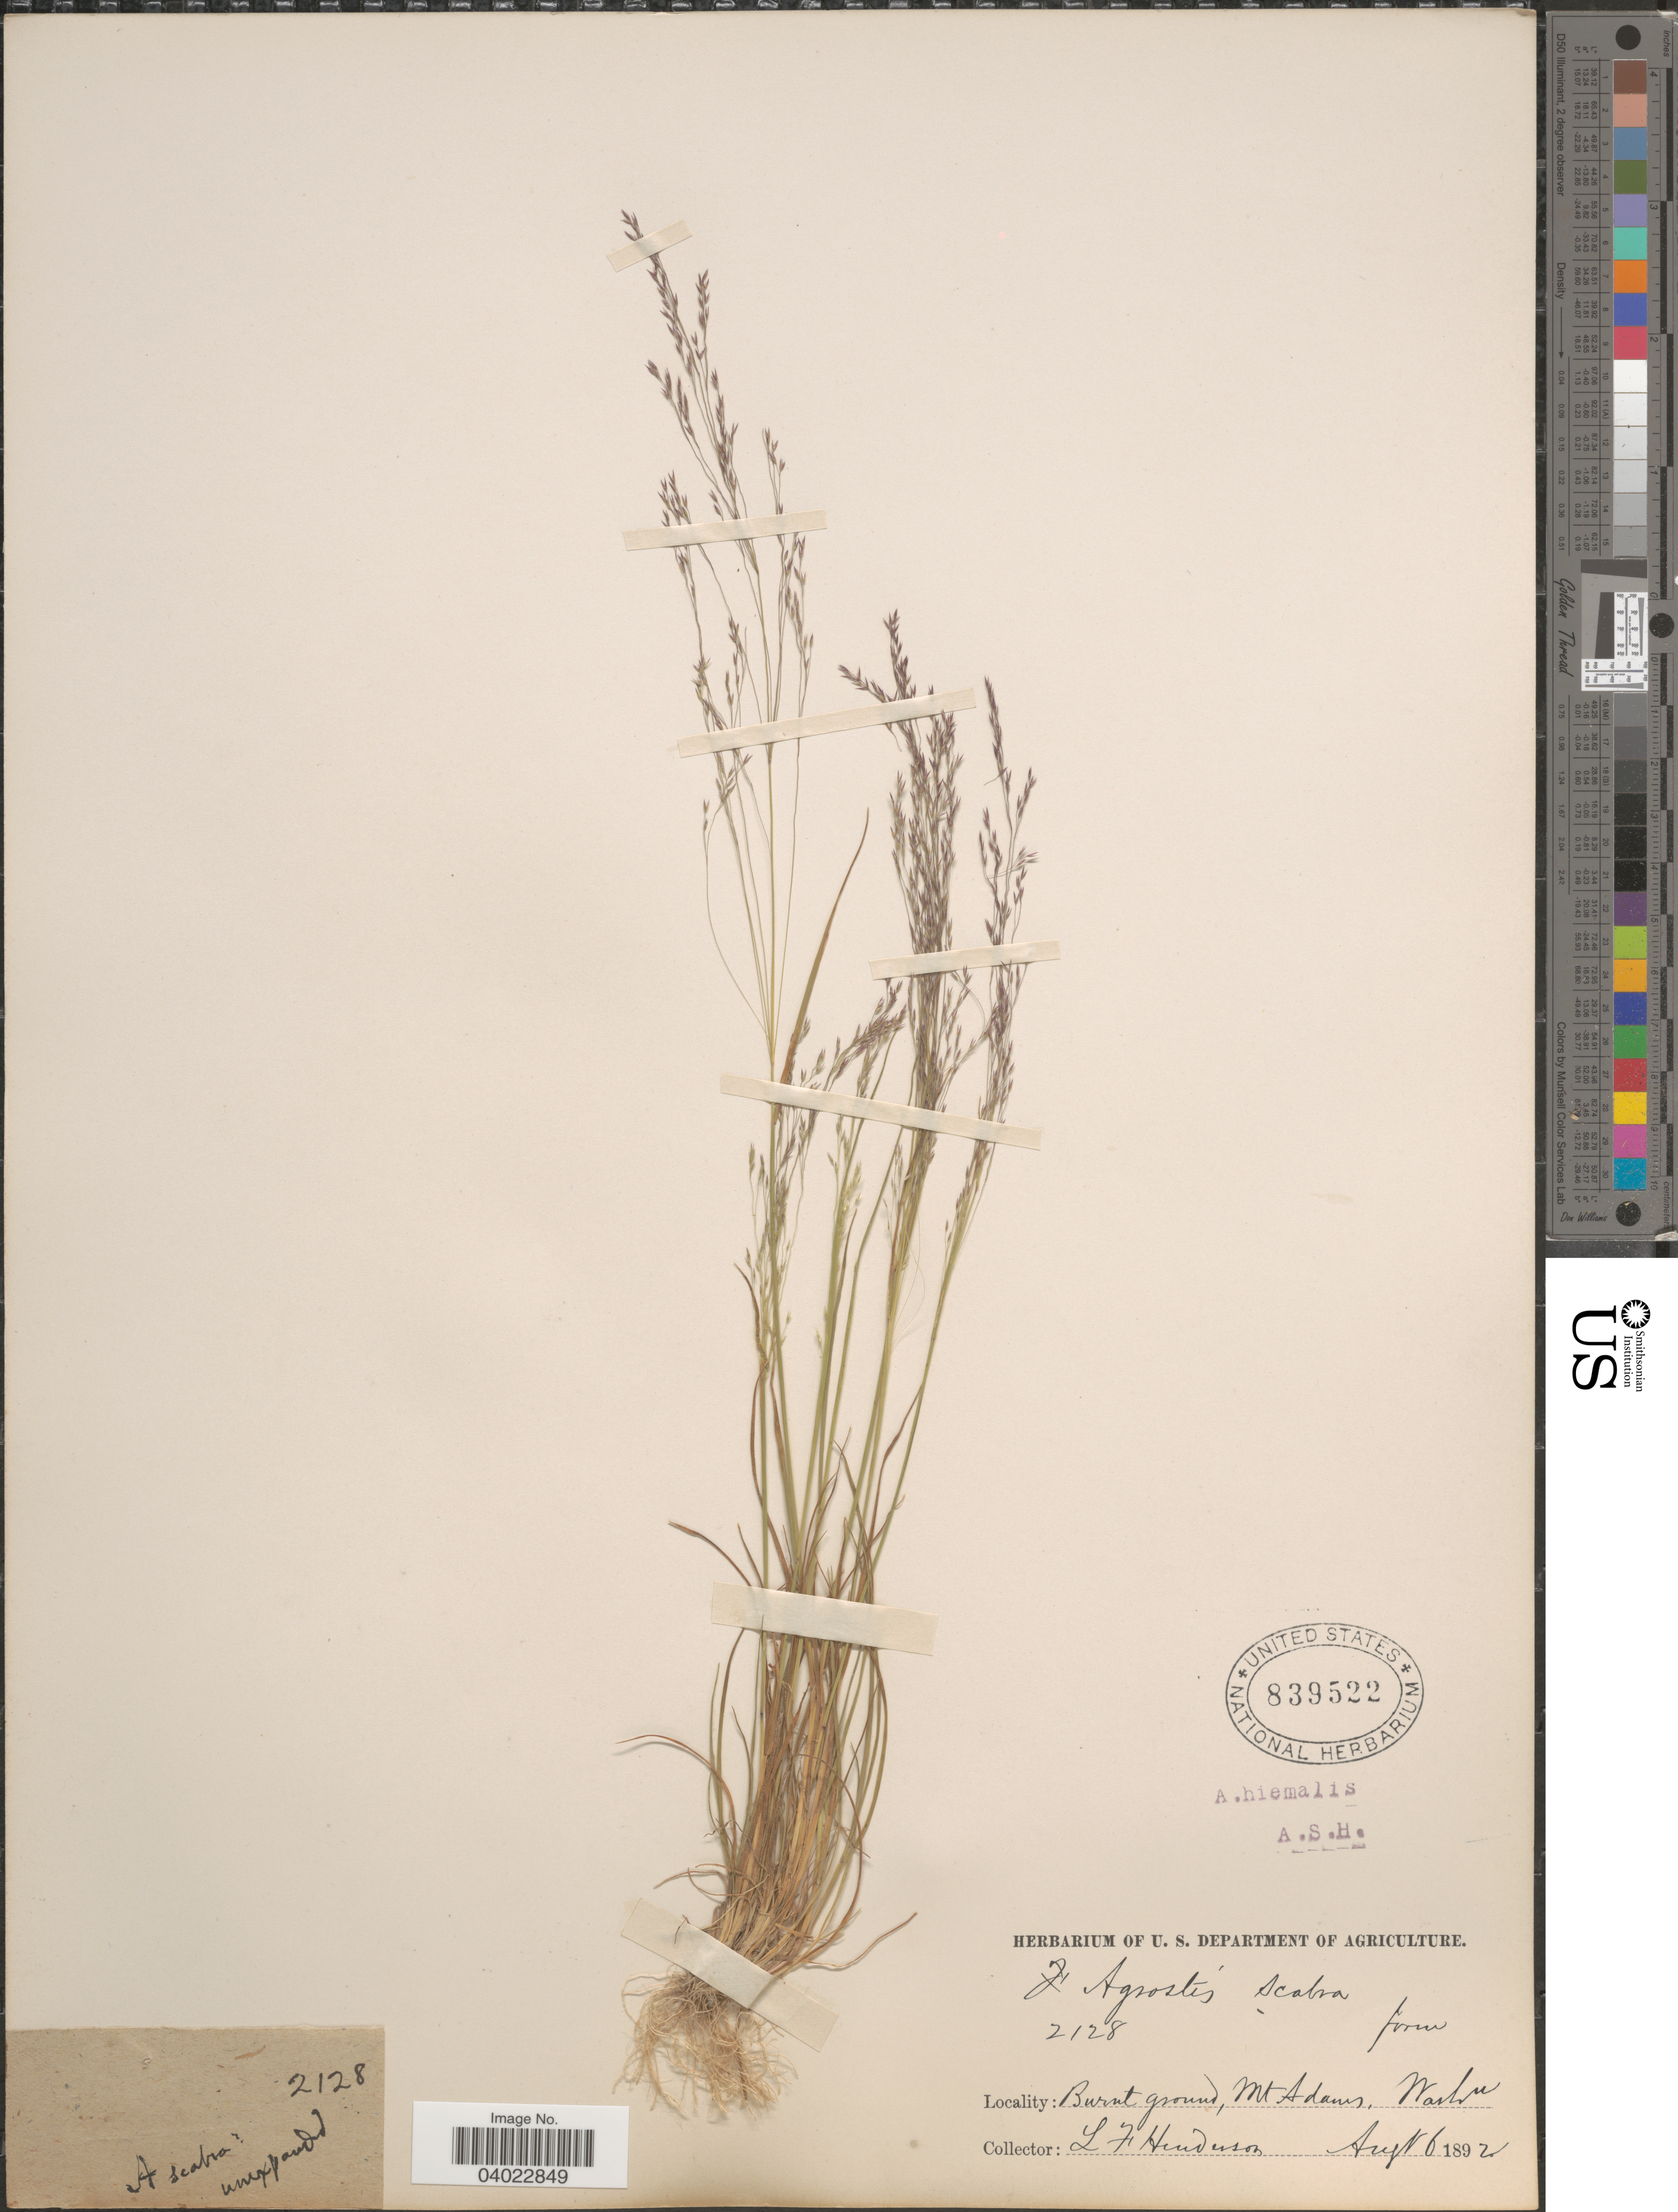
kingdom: Plantae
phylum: Tracheophyta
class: Liliopsida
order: Poales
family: Poaceae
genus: Agrostis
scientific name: Agrostis scabra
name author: Willd.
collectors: L. Henderson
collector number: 2128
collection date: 1892-08-06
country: United States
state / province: Washington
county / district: Yakima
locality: Mt Adams.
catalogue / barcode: US 839522